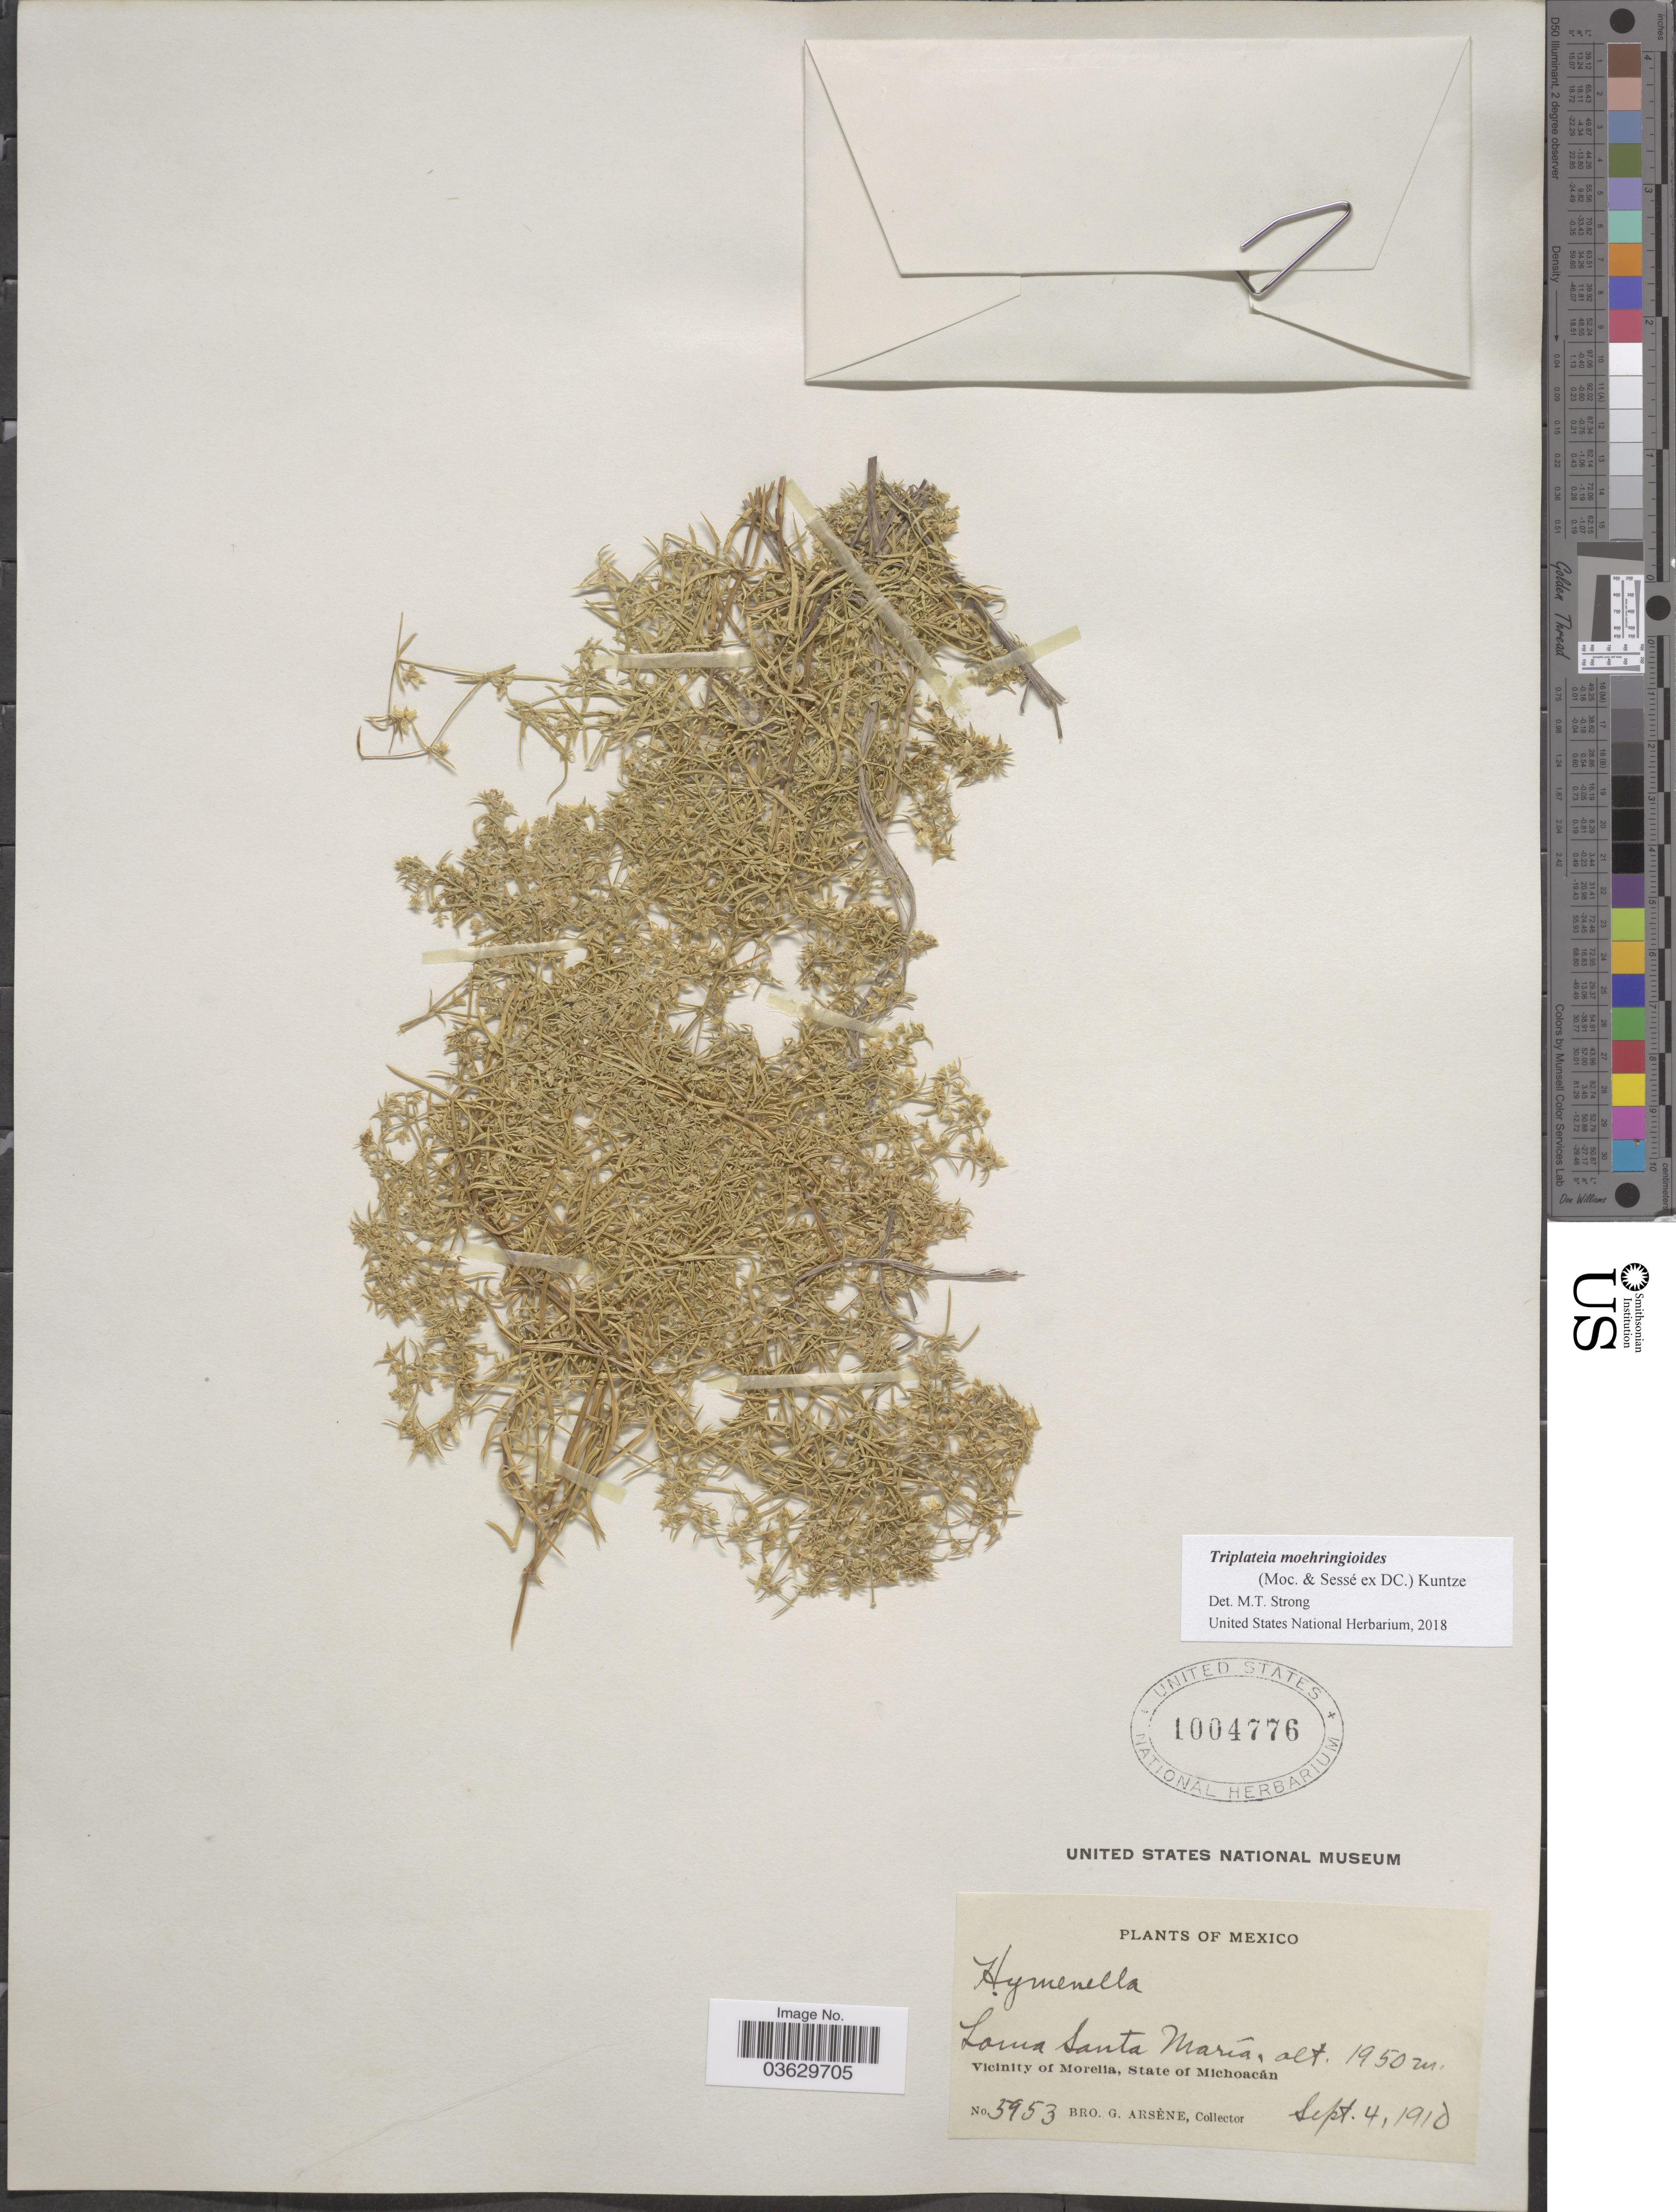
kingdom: Plantae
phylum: Tracheophyta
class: Magnoliopsida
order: Caryophyllales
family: Caryophyllaceae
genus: Triplateia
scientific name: Triplateia moehringiodes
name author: (DC.) Kuntze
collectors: Bro. G. Arsène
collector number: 5953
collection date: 1910-09-04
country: Mexico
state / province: Michoacán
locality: Loma Santa María. Vicinity of Morelia.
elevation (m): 1950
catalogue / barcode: US 1004776